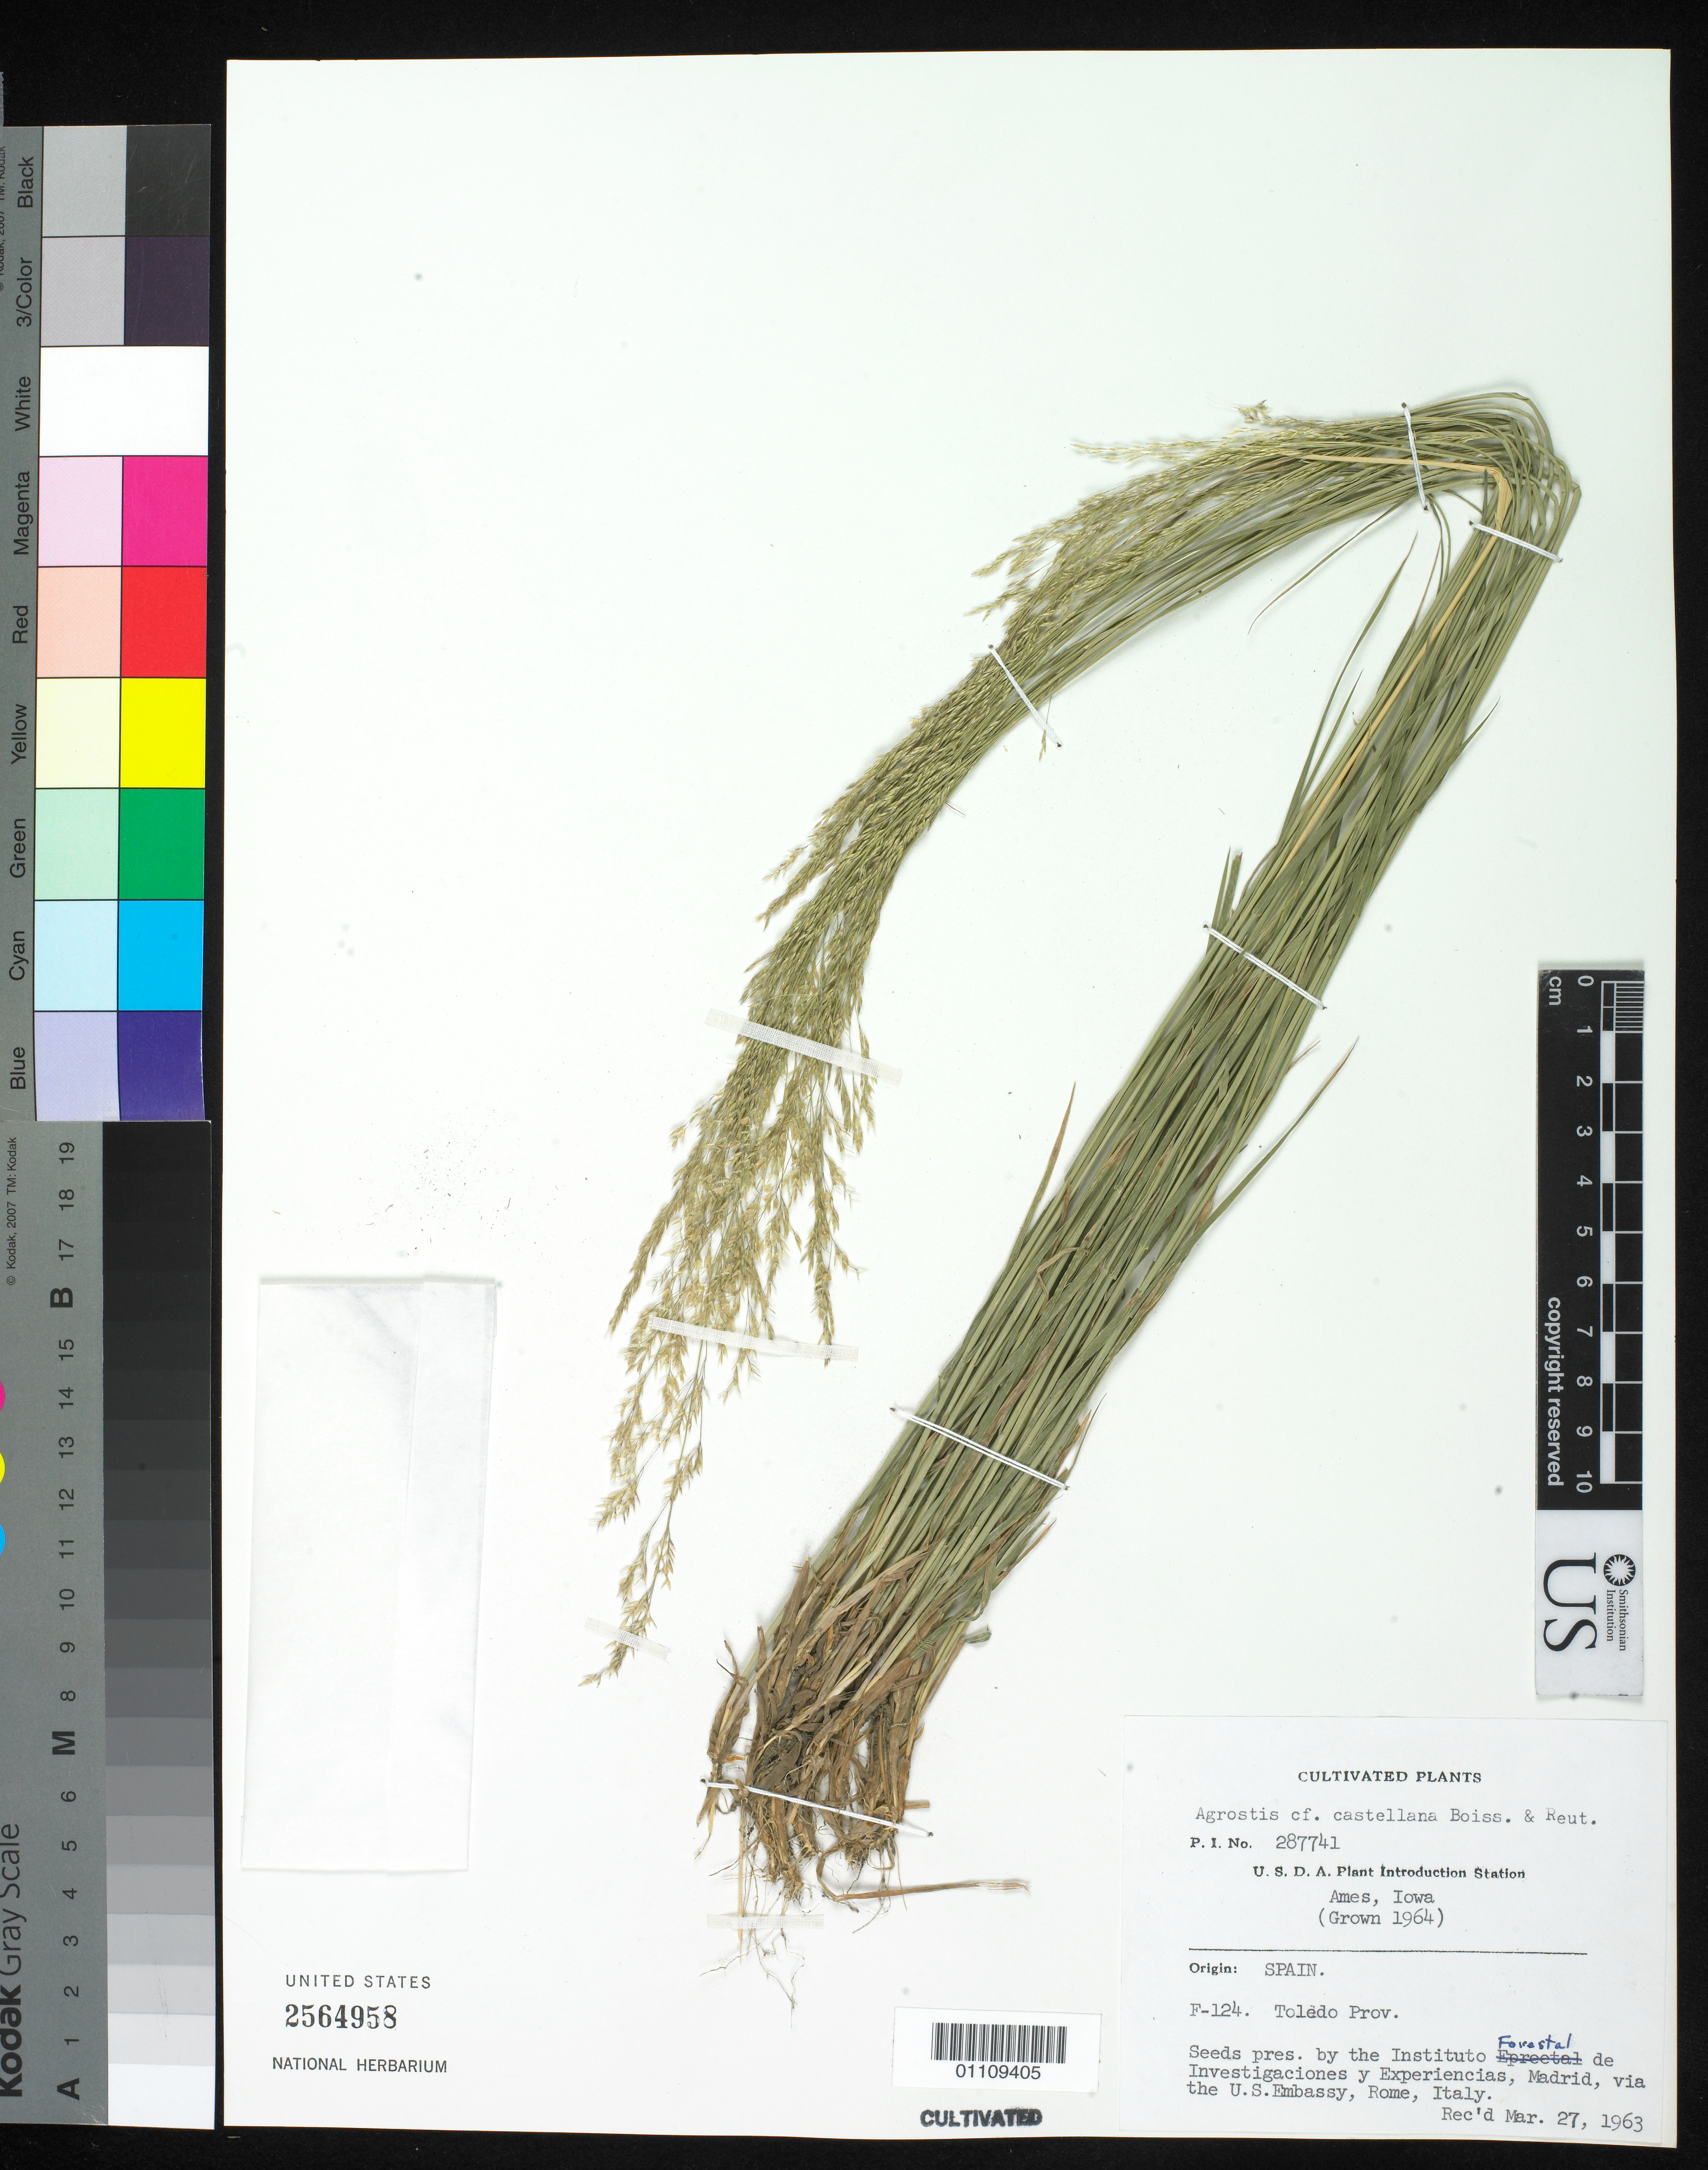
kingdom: Plantae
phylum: Tracheophyta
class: Liliopsida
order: Poales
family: Poaceae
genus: Agrostis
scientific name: Agrostis castellana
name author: Boiss. & Reut.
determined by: Soreng, Robert J., Research Associate (BOT), Smithsonian Institution - National Museum of Natural History (UNITED STATES)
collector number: PI 287741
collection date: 1964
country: United States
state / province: Iowa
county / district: Story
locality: Ames, U.S.D.A Plant Introduciton Station.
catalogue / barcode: US 2564958